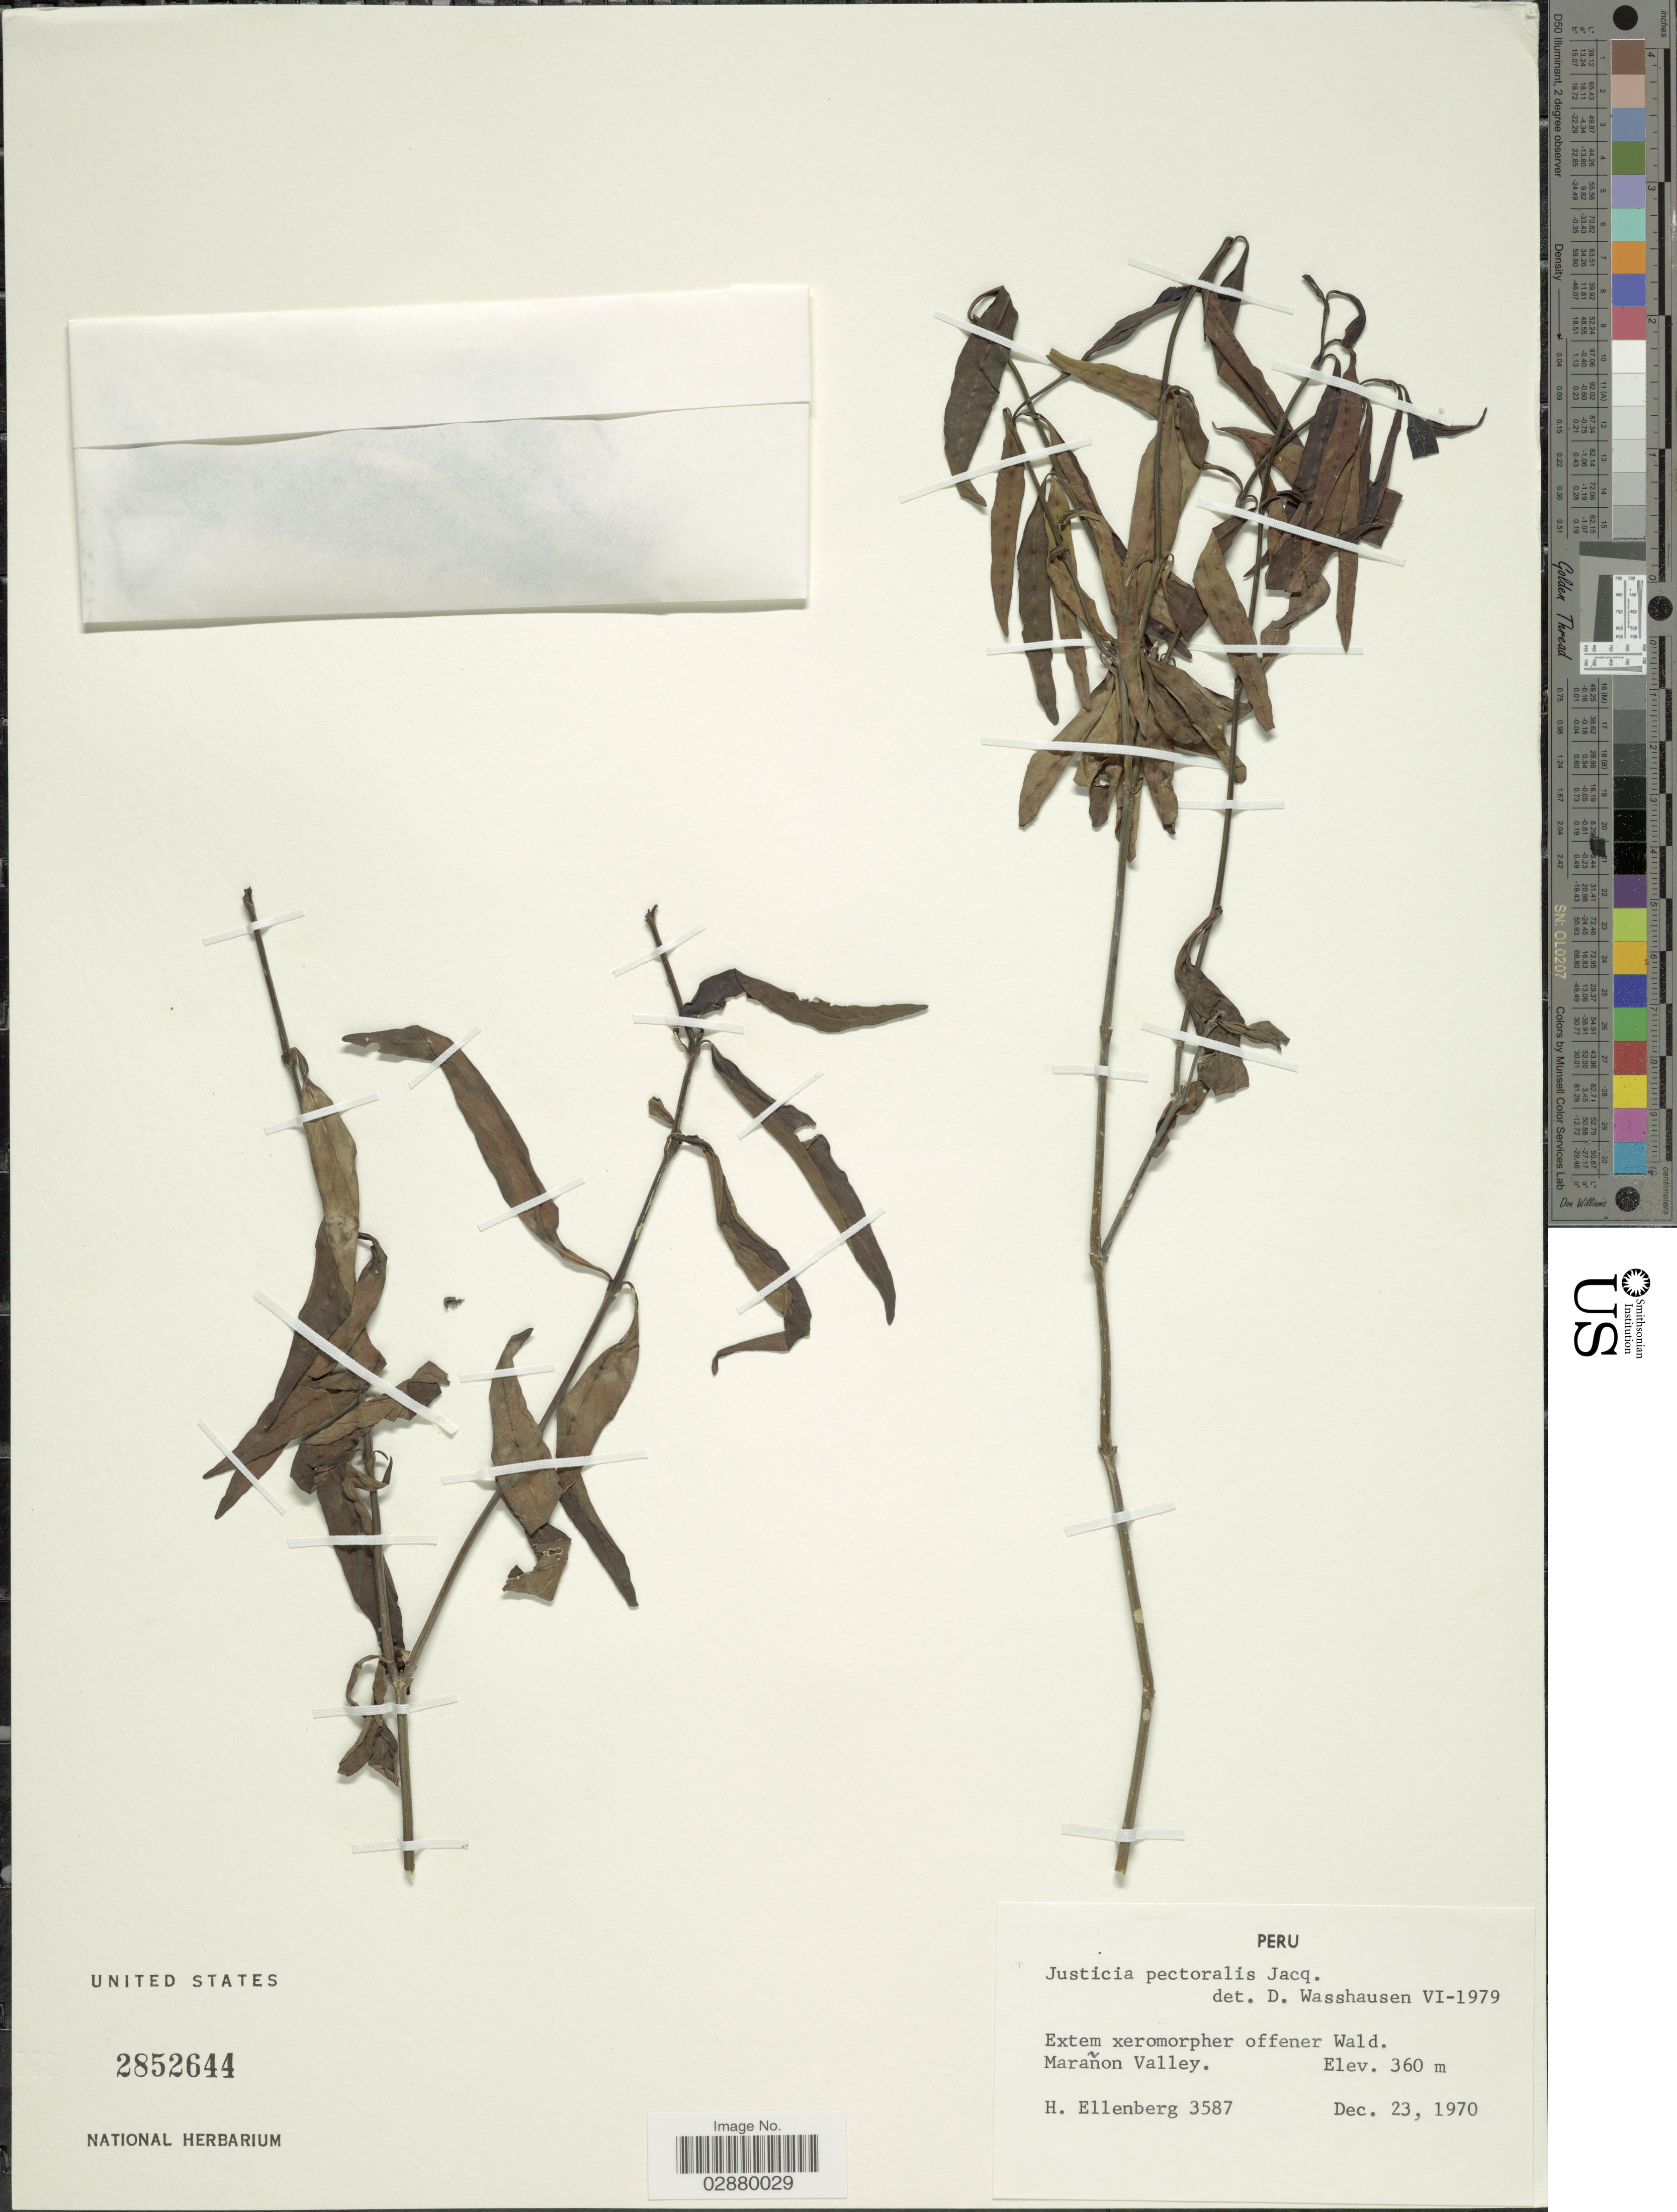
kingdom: Plantae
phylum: Tracheophyta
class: Magnoliopsida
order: Lamiales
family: Acanthaceae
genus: Justicia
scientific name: Justicia pectoralis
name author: Jacq.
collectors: H. Ellenberg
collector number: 3587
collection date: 1970-12-23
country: Peru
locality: Marañon Valley.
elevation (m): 360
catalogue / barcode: US 2852644